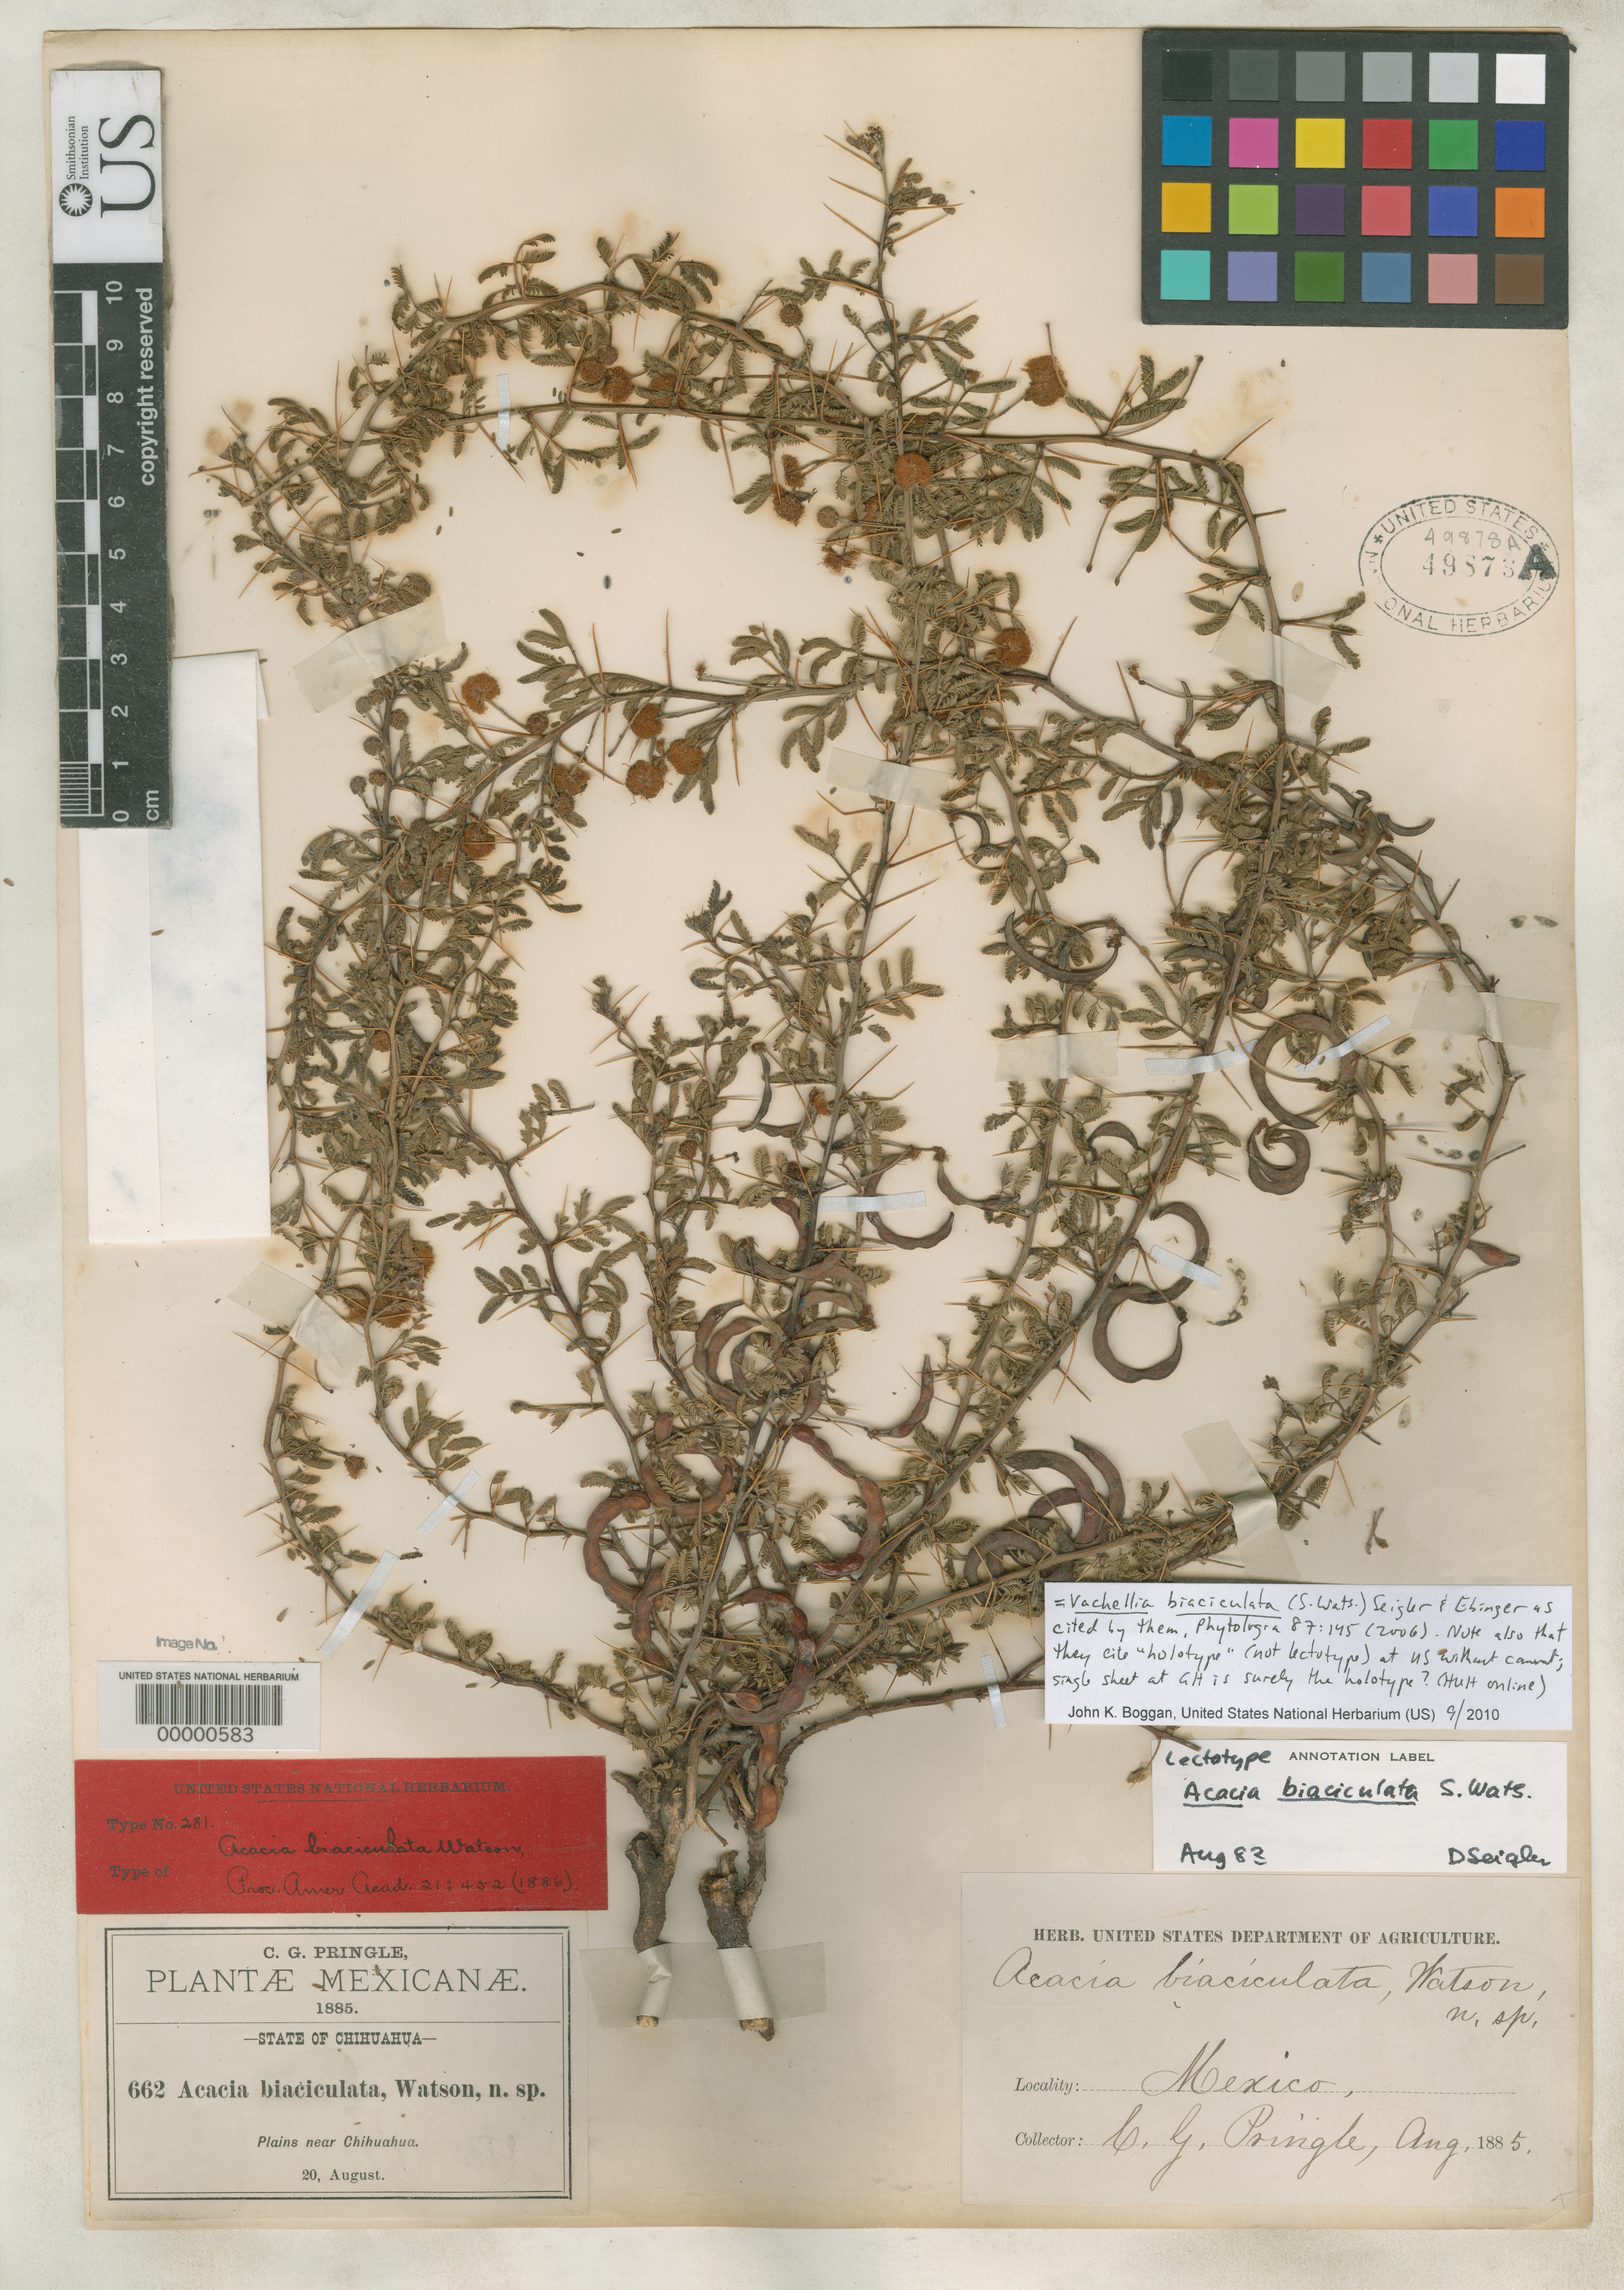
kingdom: Plantae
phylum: Tracheophyta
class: Magnoliopsida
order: Fabales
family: Fabaceae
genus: Acacia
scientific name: Acacia biaciculata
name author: S. Watson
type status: Isotype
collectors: C. G. Pringle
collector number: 662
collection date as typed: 20 Aug 1885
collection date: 1885-08-20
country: Mexico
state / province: Chihuahua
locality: Chihuahua.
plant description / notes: Annotated (1983) by Seigler as "lectotype" but Seigler & Ebinger (2006, Phytologia 87: 145) cite "holotype" at US without comment; but holotype is surely the single sheet at GH (as indicated in HUH online records).; Currently accepted name as cited by Seigler & Ebinger (2006).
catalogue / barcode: US 49878A